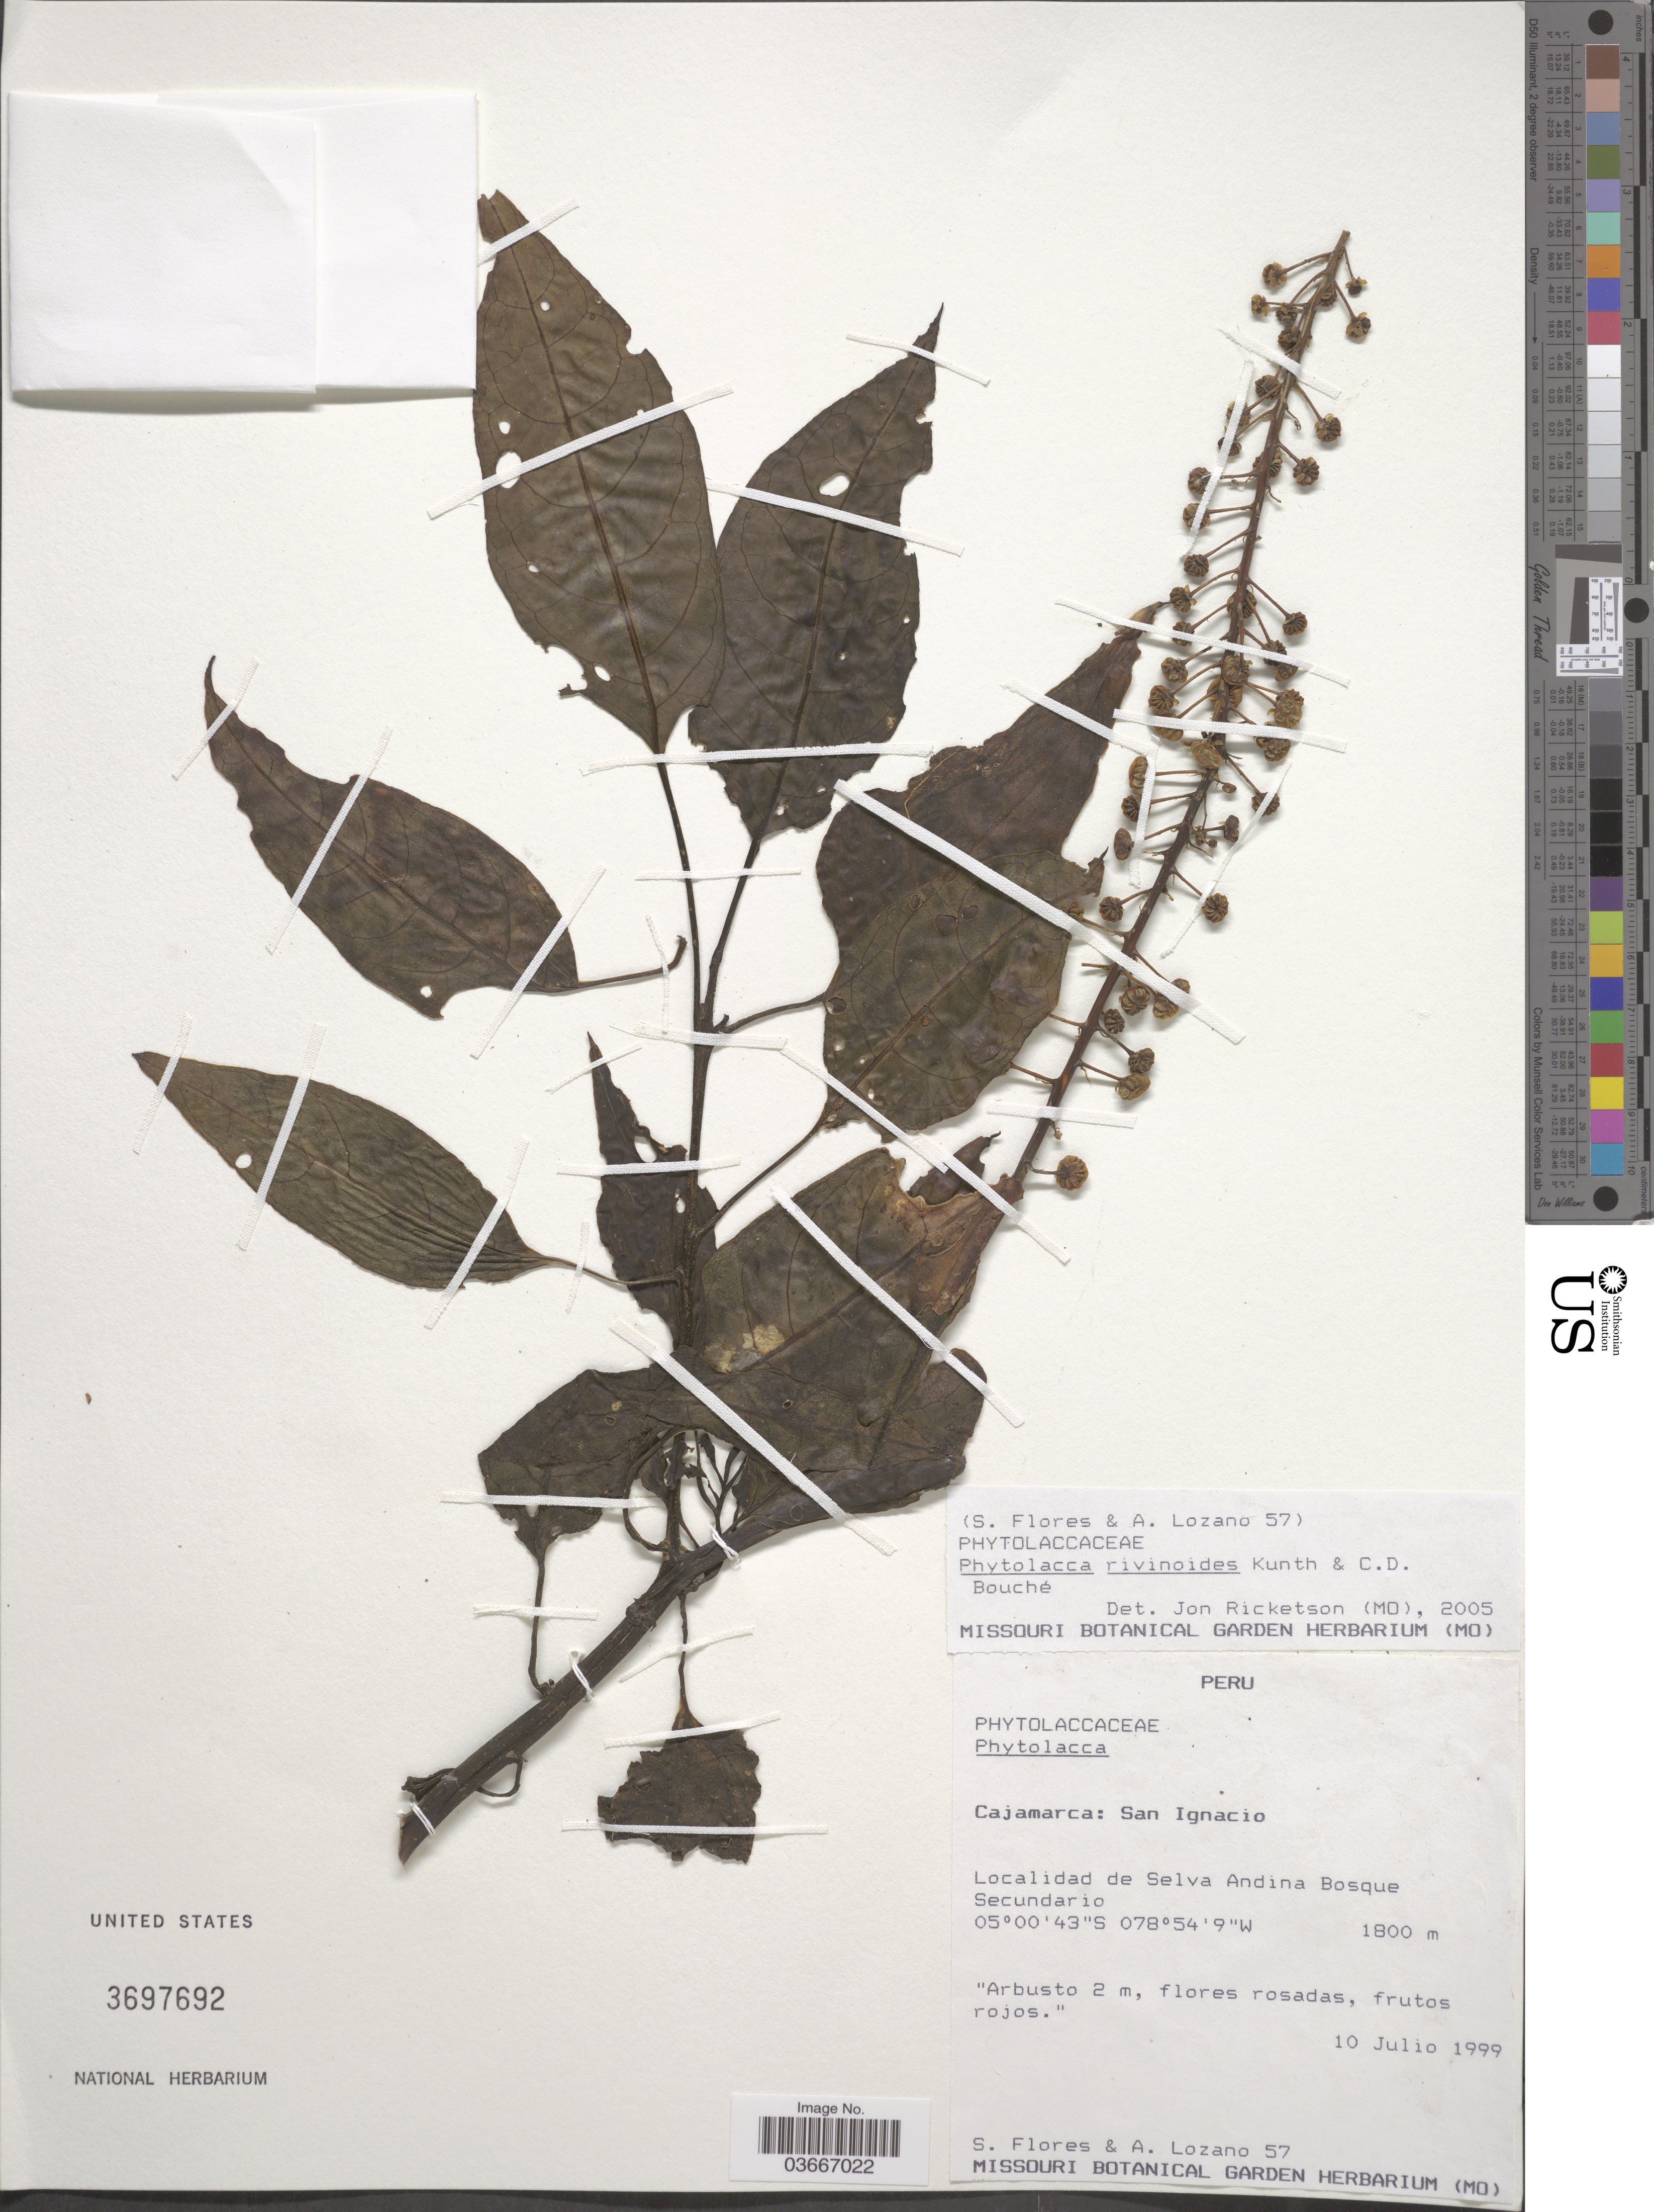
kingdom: Plantae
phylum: Tracheophyta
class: Magnoliopsida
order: Caryophyllales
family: Phytolaccaceae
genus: Phytolacca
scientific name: Phytolacca rivinoides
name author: Kunth & C.D. Bouché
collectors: M. Flores & A. Lozano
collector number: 57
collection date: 1999-07-10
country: Peru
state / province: Cajamarca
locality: San Ignacio. Localidad de Selva Andina Bosque Secundario.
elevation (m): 1800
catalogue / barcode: US 3697692